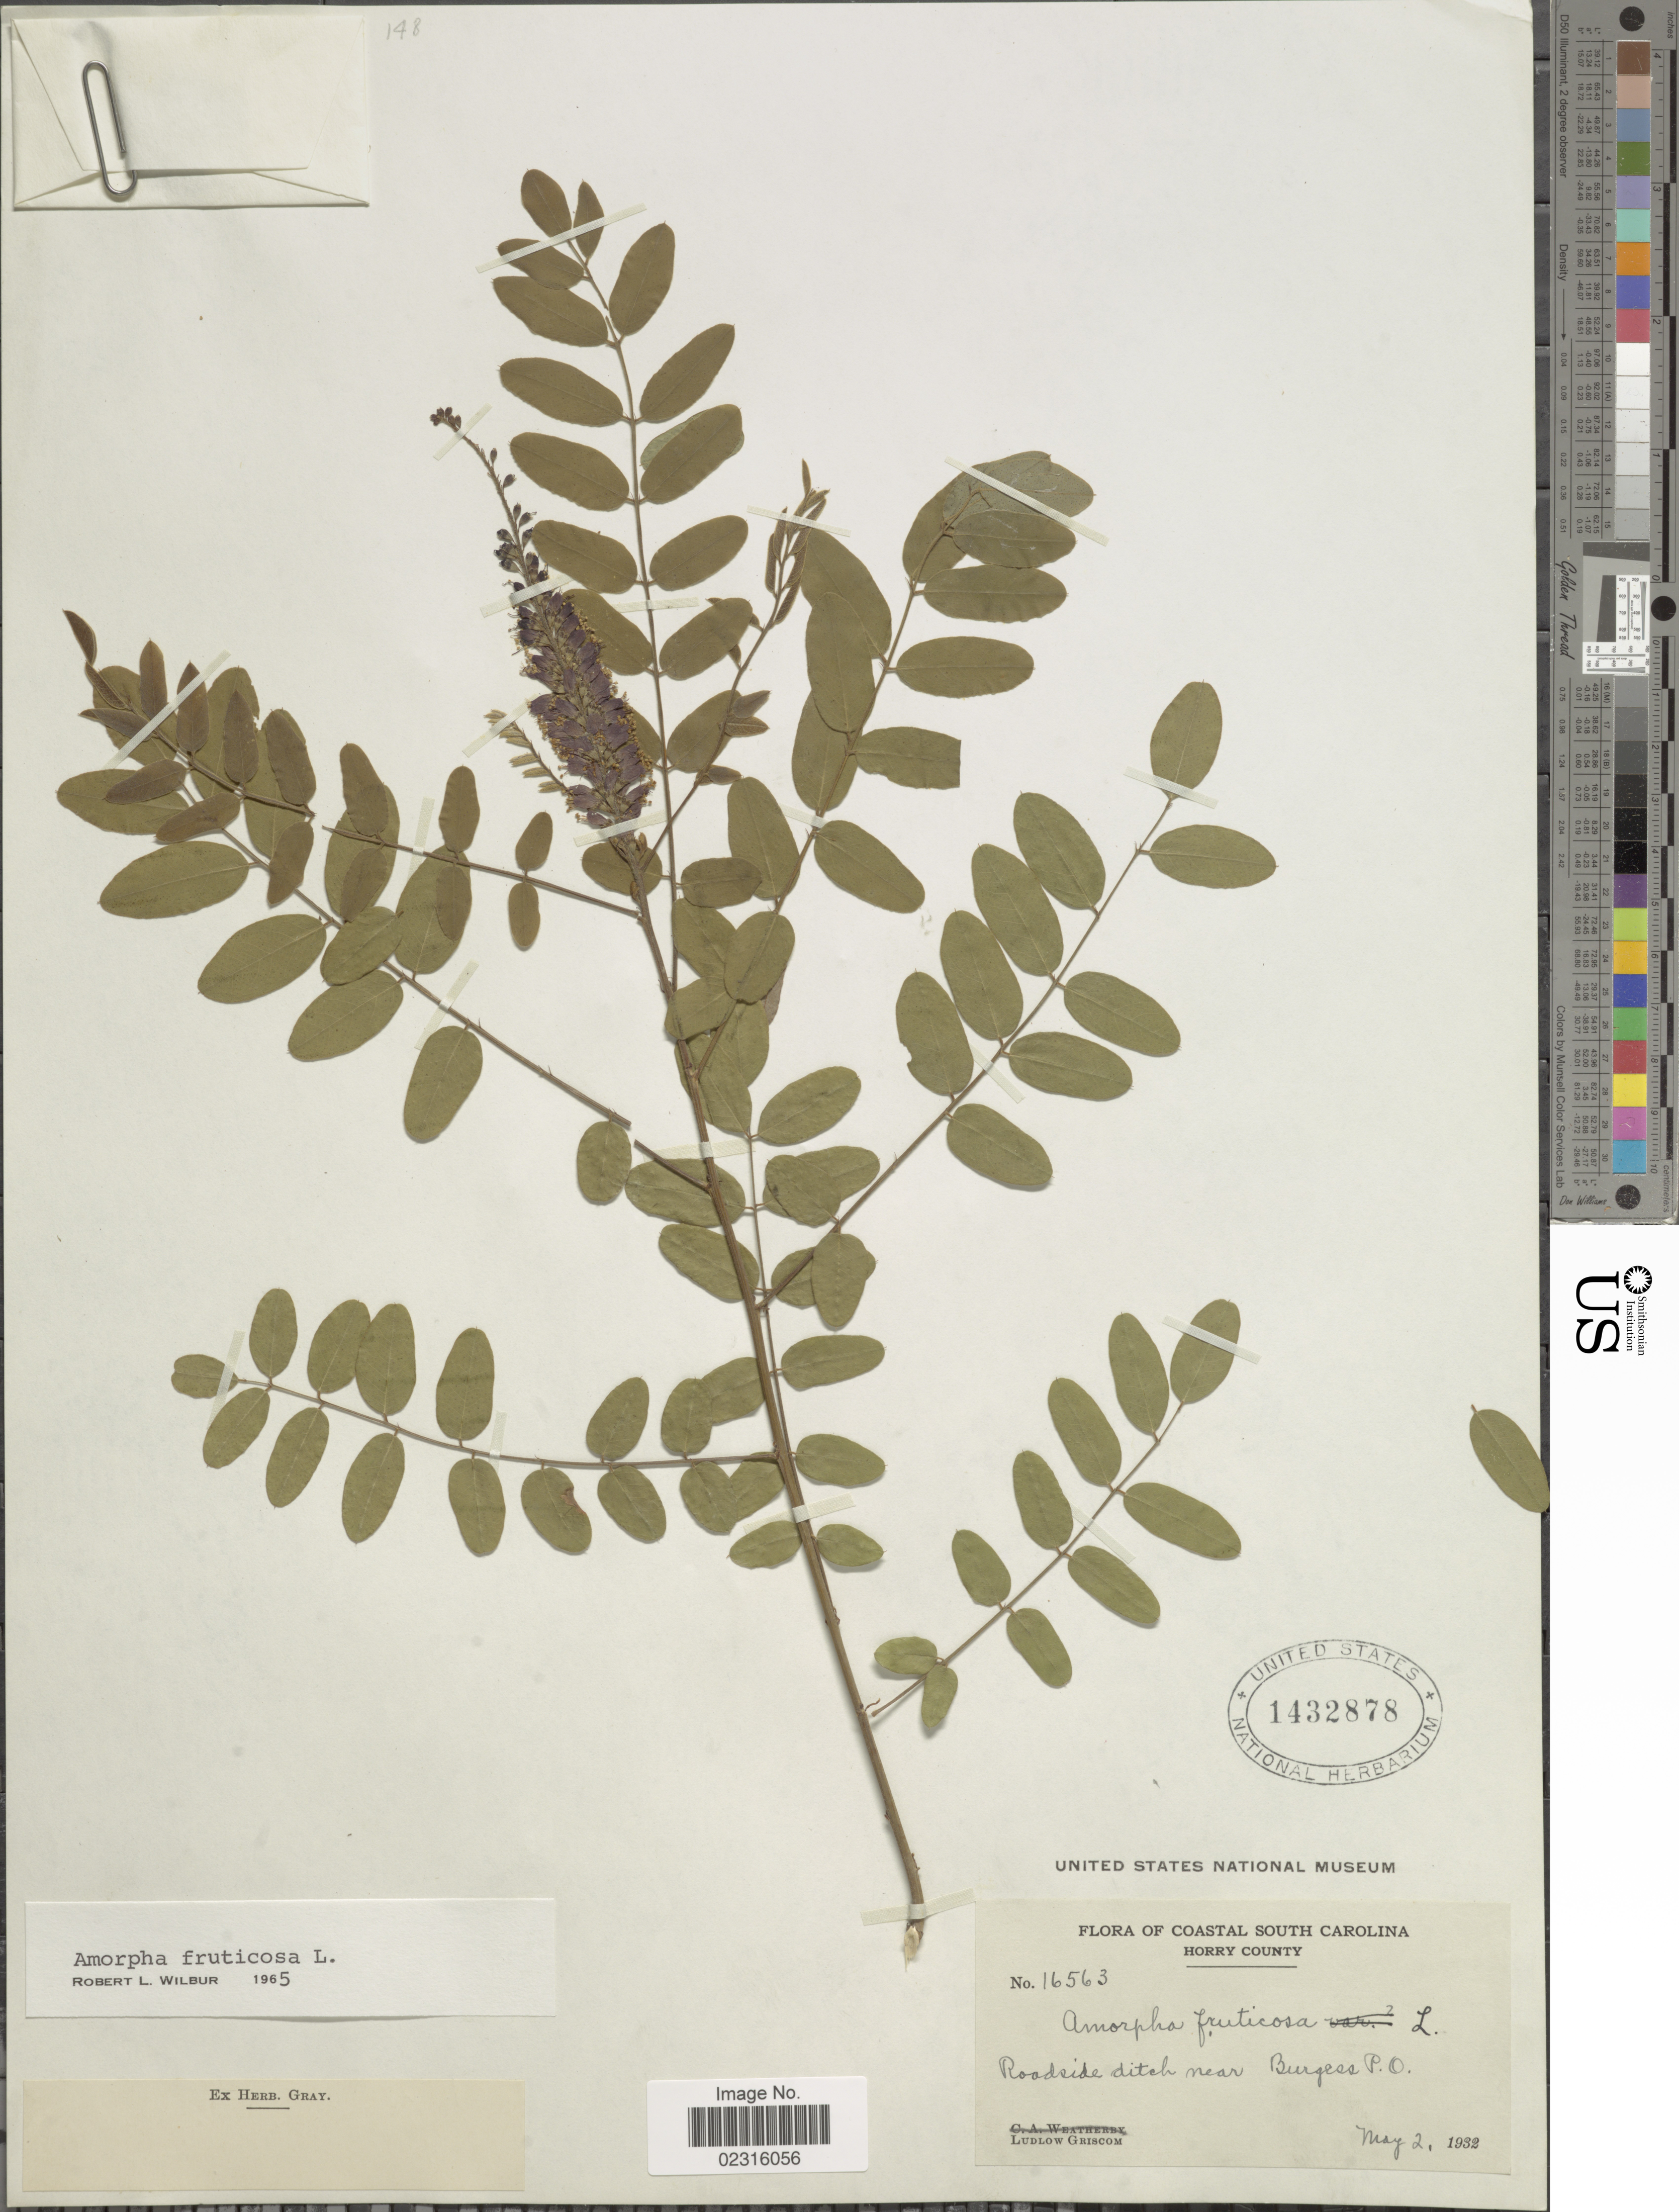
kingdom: Plantae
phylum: Tracheophyta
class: Magnoliopsida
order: Fabales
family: Fabaceae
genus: Amorpha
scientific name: Amorpha fruticosa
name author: L.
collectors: L. Griscom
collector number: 16563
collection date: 1932-05-02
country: United States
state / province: South Carolina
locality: Coastal South Carolina, Horry County, roadside ditch near Burgess P.O.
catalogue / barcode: US 1432878